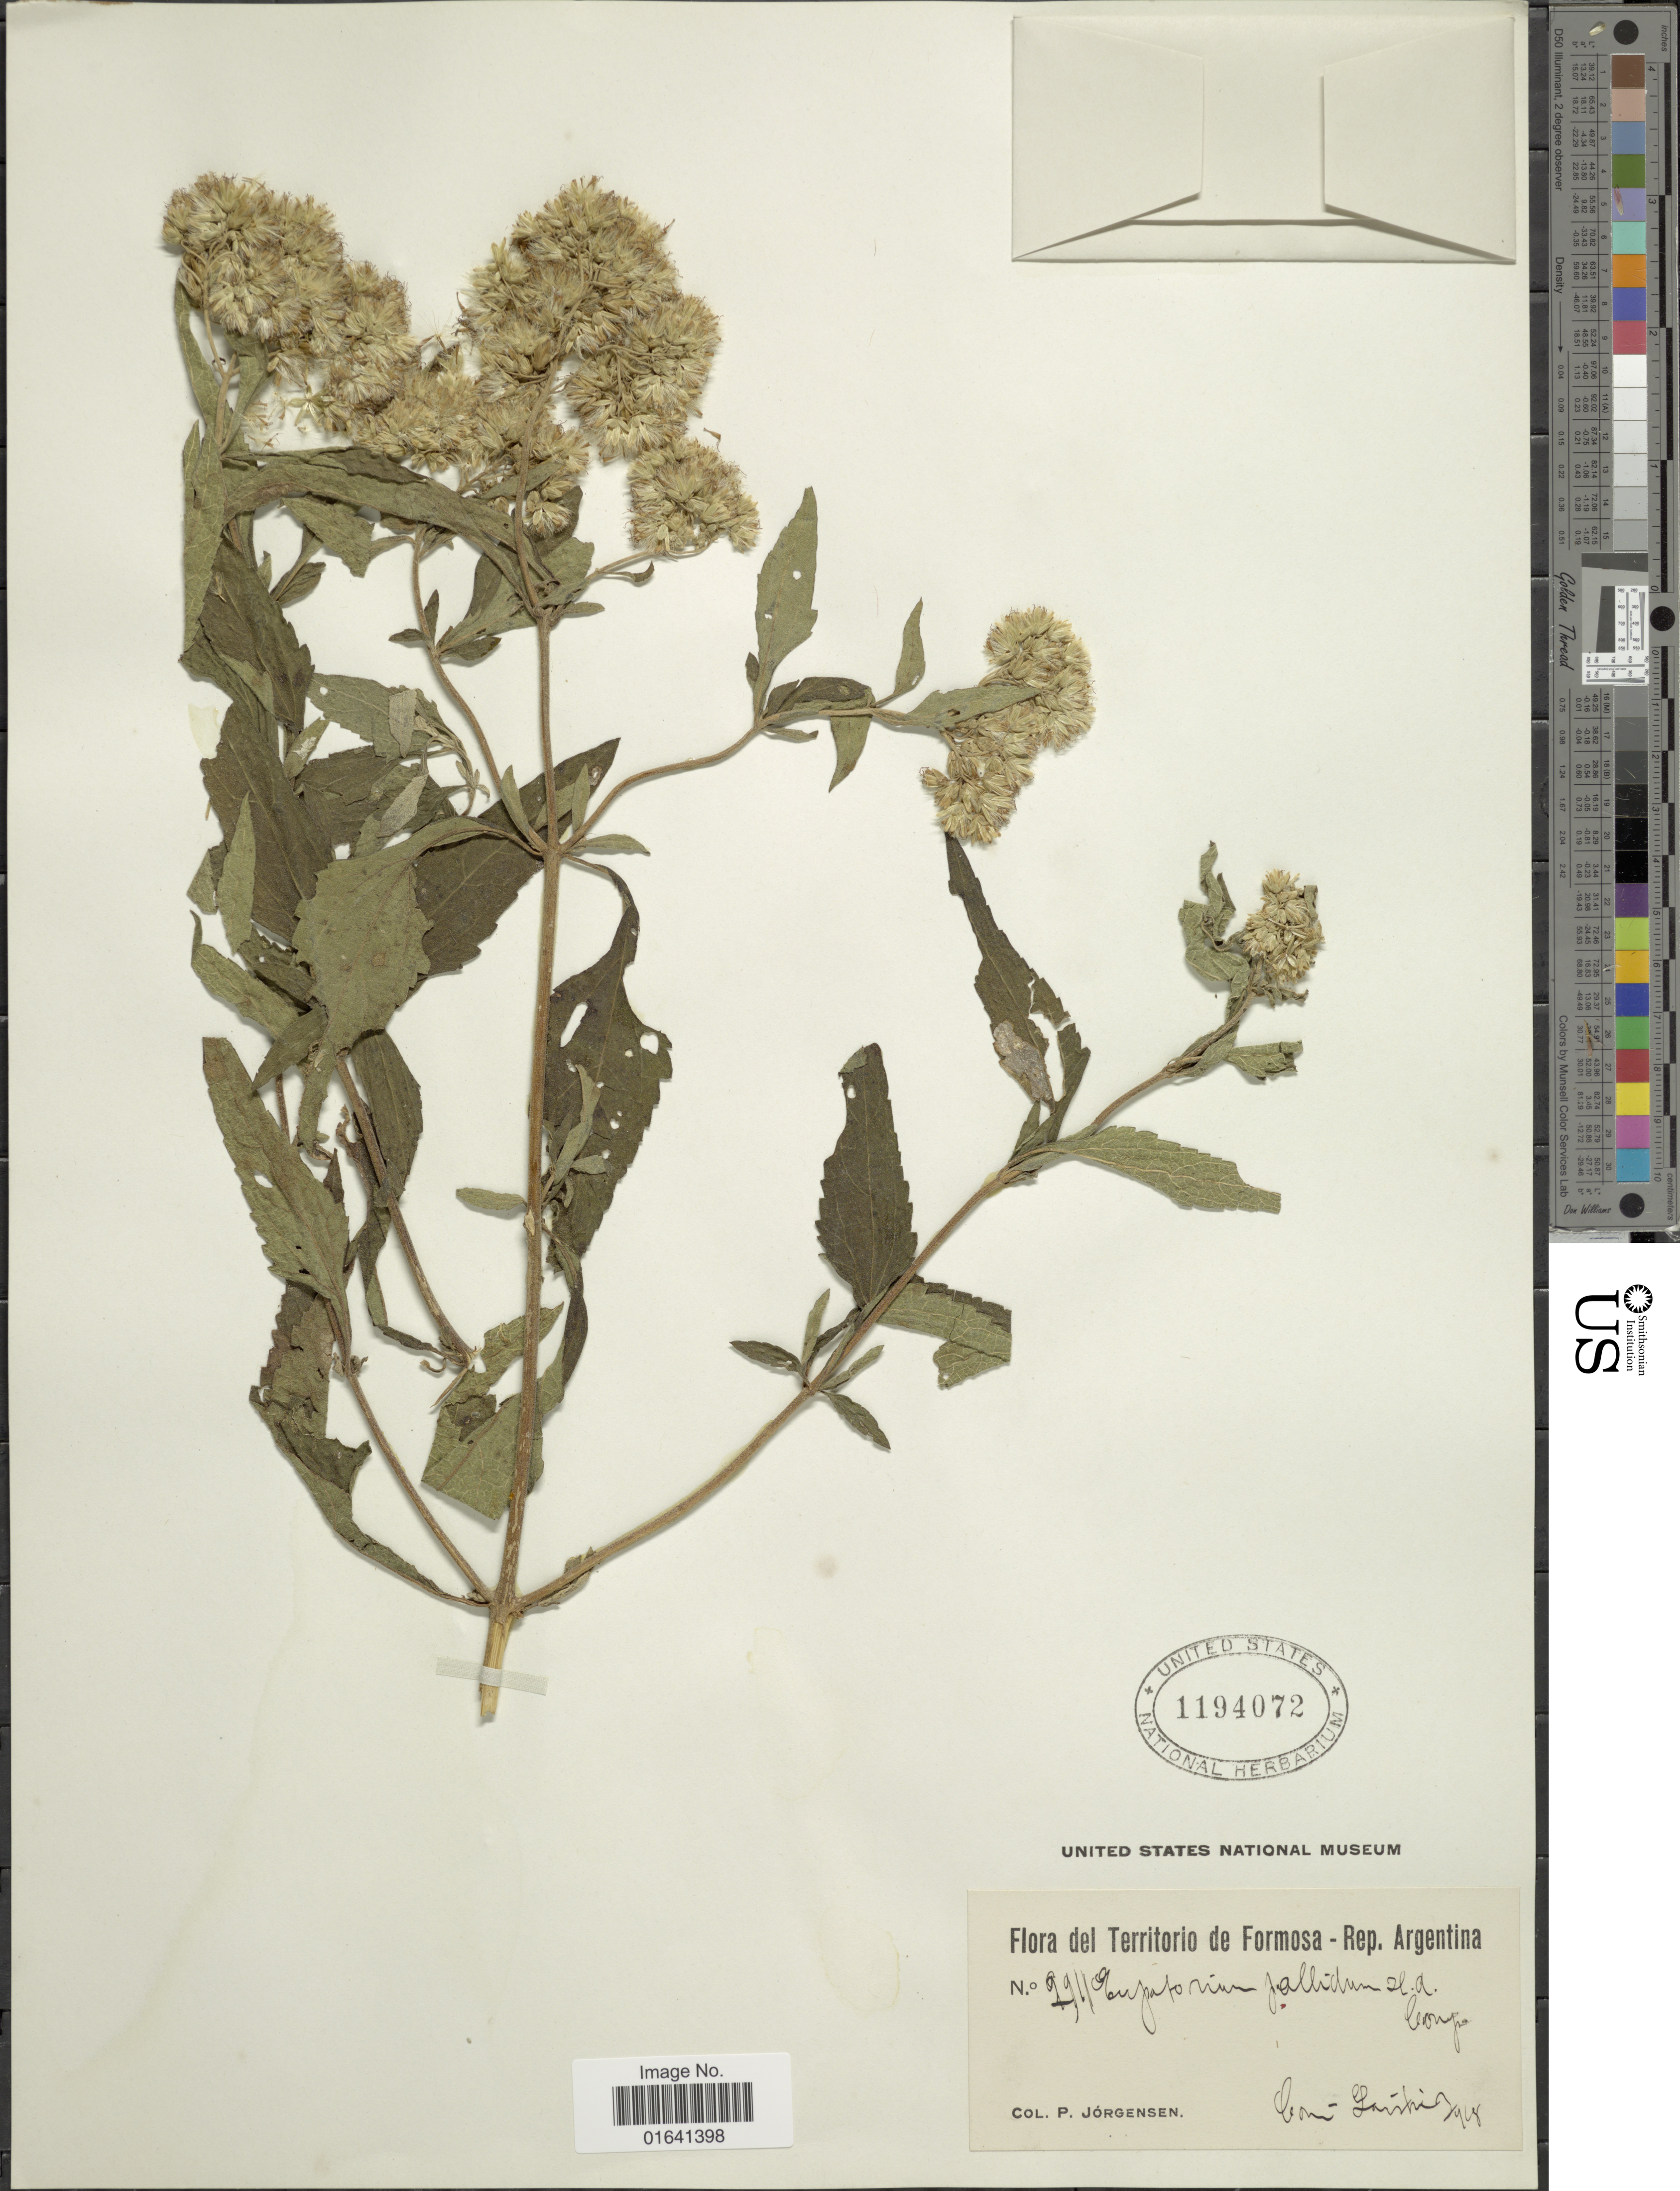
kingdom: Plantae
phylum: Tracheophyta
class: Magnoliopsida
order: Asterales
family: Asteraceae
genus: Austroeupatorium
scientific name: Austroeupatorium inulaefolium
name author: (Kunth) R.M. King & H. Rob.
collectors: P. Jörgensen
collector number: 2911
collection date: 1918-03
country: Argentina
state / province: Formosa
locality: Territorio de Formosa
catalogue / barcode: US 1194072